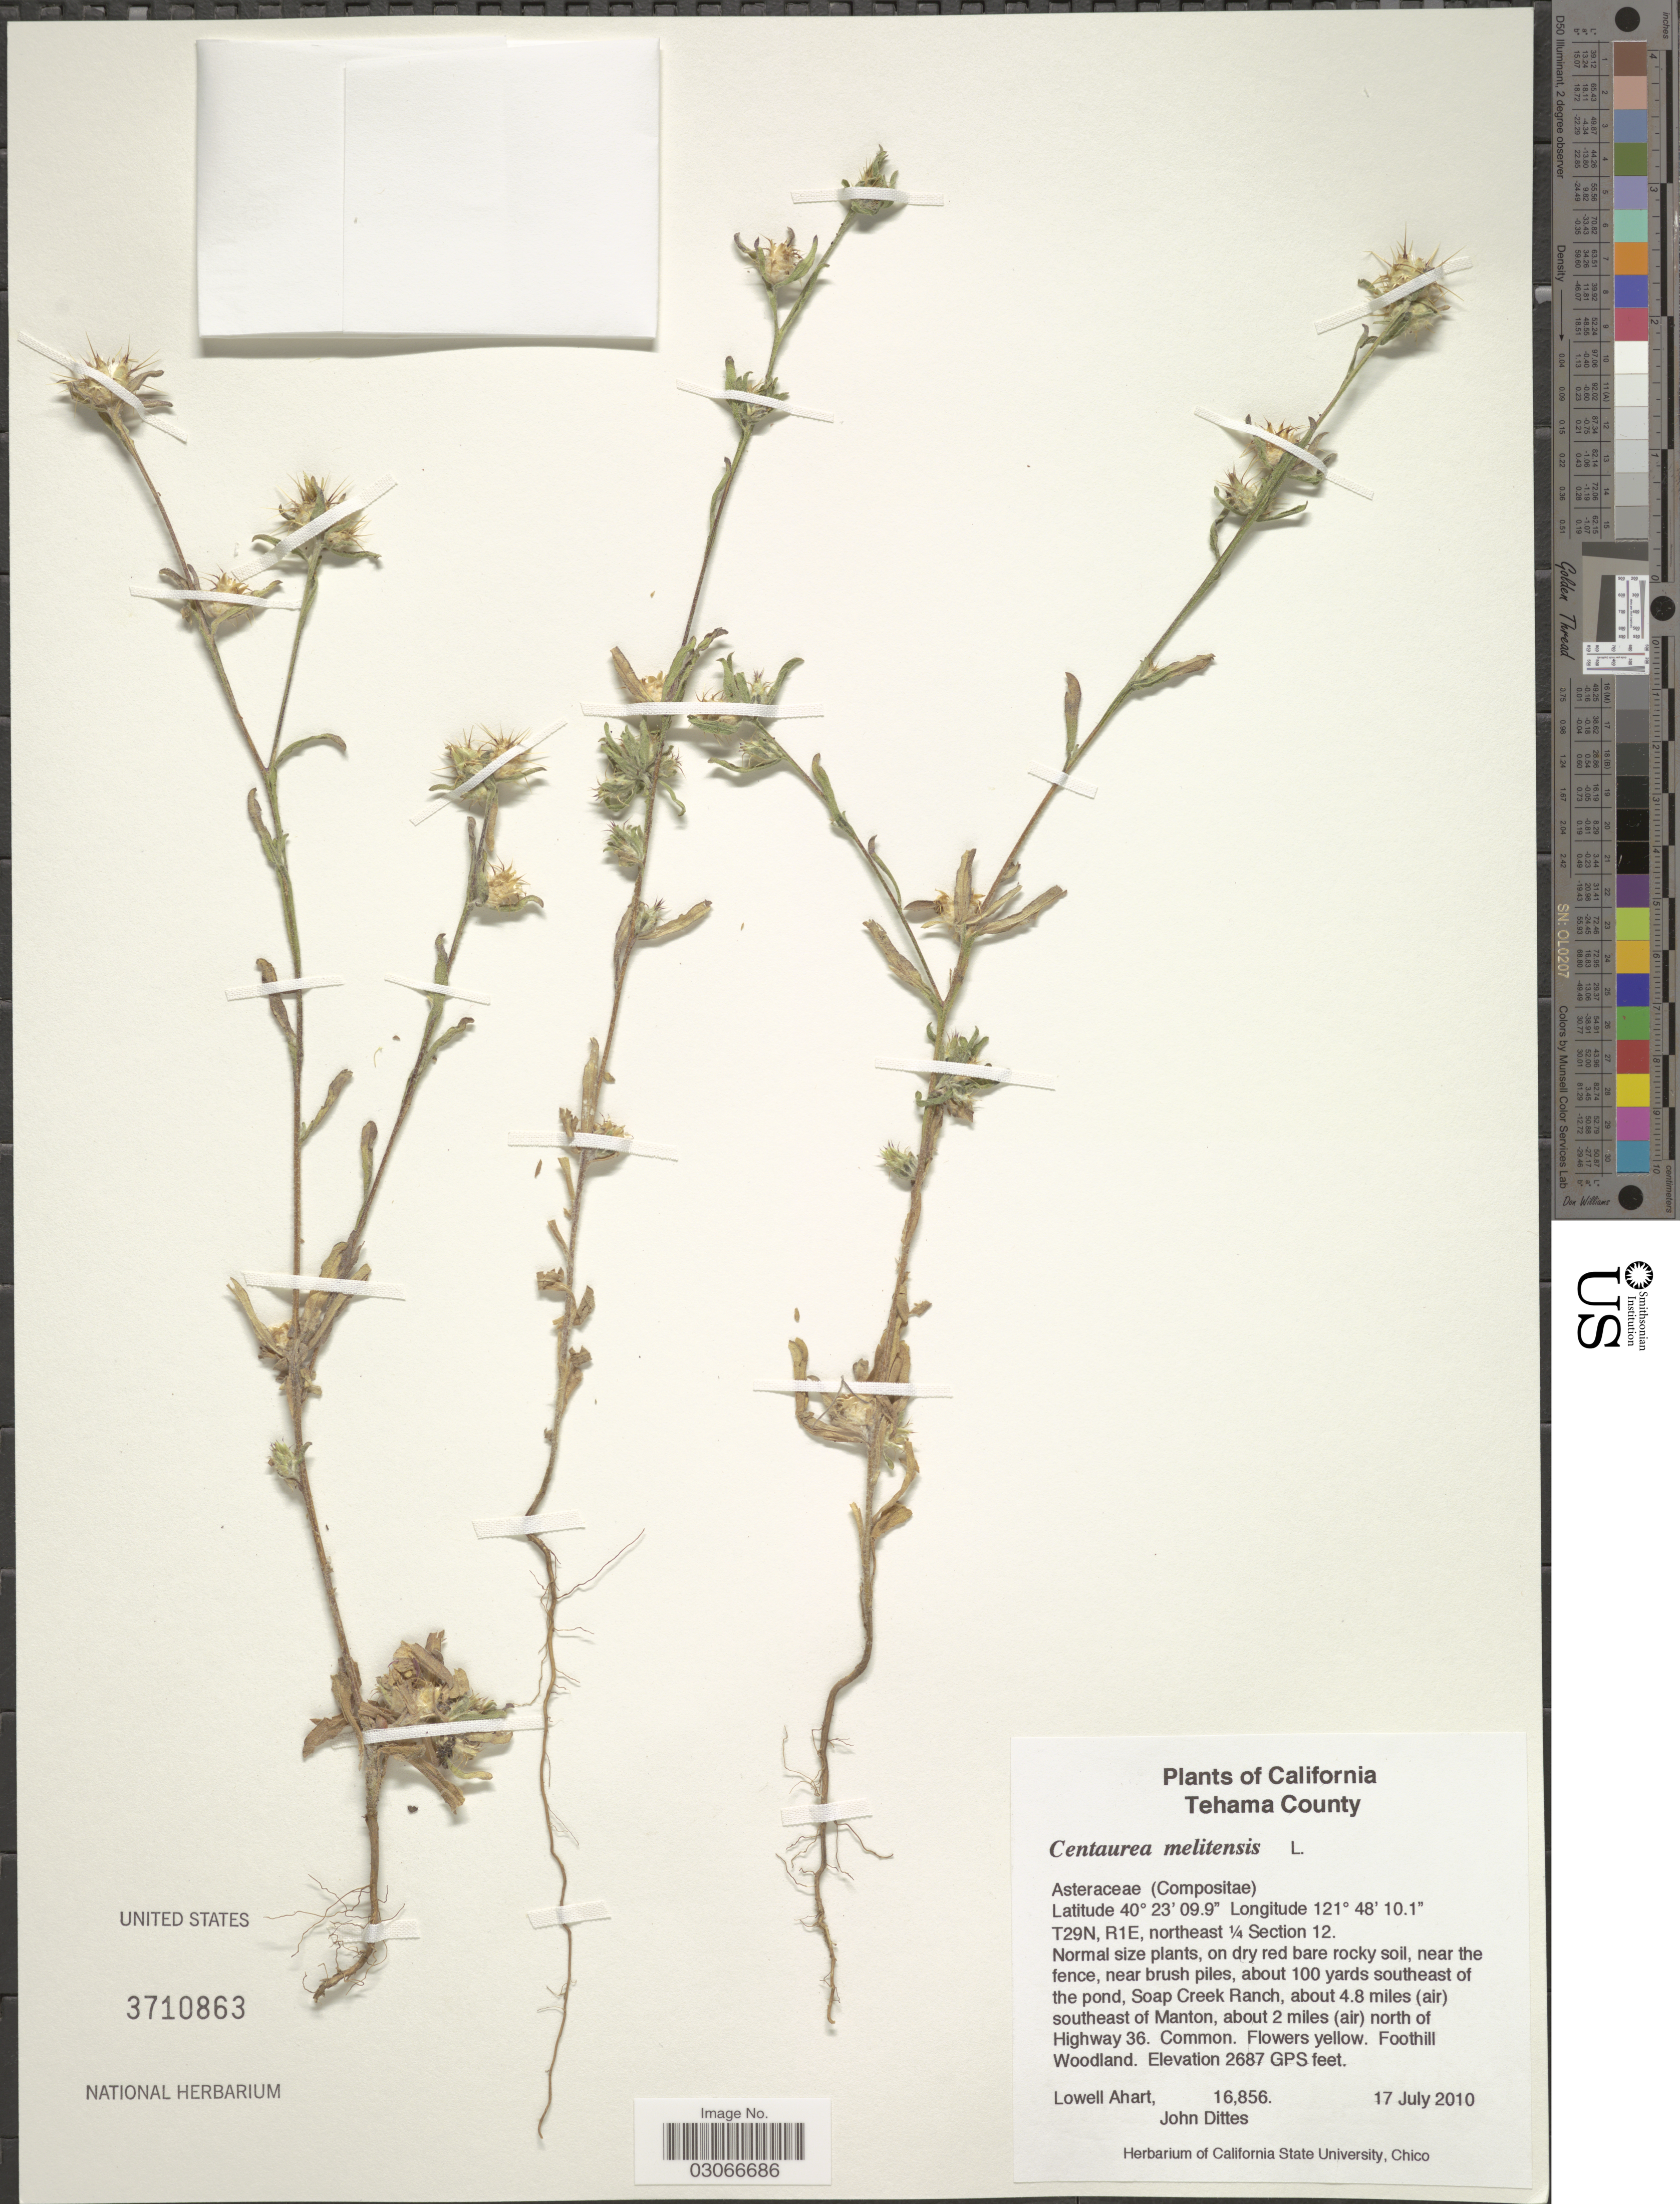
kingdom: Plantae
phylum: Tracheophyta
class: Magnoliopsida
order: Asterales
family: Asteraceae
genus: Centaurea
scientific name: Centaurea melitensis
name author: L.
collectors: L. Ahart & J. Dittes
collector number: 16856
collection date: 2010-07-17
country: United States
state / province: California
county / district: Tehama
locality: Tehama County. T29N, R1E, northeast 1/4 Section 12. About 100 yards southeast of the pond, Soap Creek Ranch, about 4.8 miles (air) southeast of Manton, about 2 miles (air) north of Highway 36.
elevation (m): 819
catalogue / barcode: US 3710863